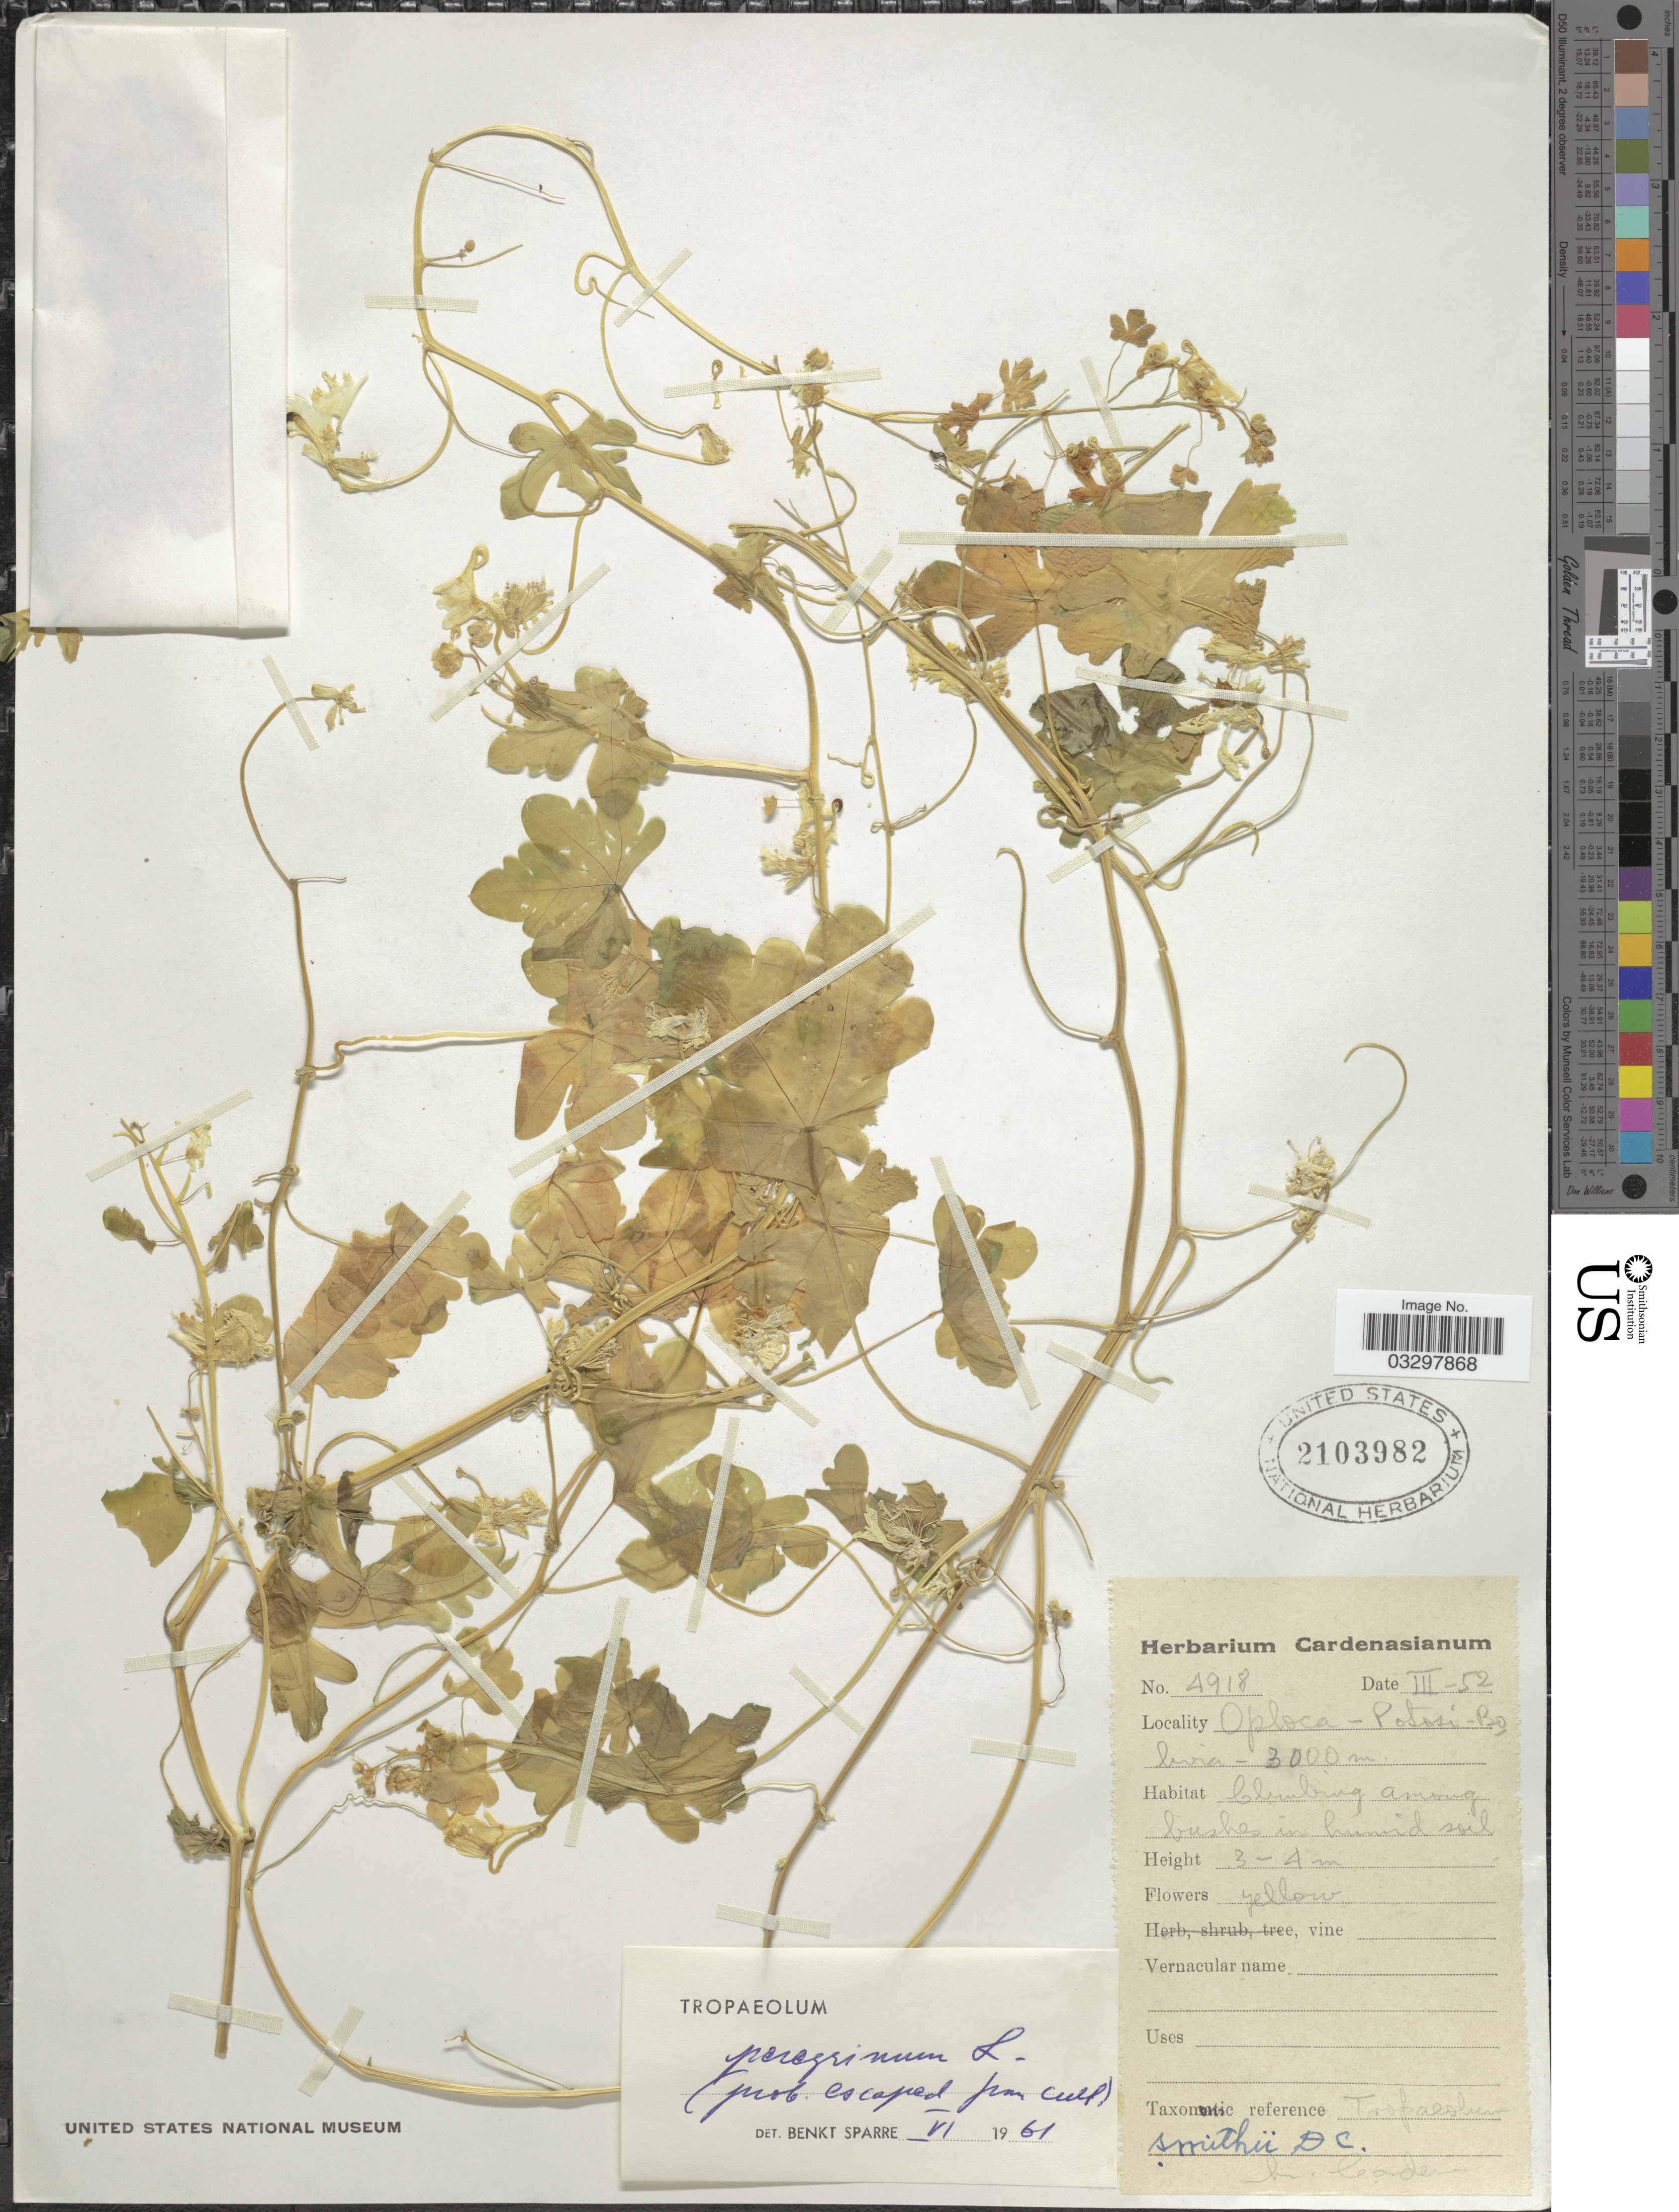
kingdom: Plantae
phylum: Tracheophyta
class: Magnoliopsida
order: Brassicales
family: Tropaeolaceae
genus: Tropaeolum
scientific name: Tropaeolum peregrinum var. peregrinum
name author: L.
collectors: M. Cárdenas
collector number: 4918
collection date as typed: Transcribed d/m/y: /3/52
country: Bolivia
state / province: Potosi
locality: Oploca.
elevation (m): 3000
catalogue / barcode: US 2103982